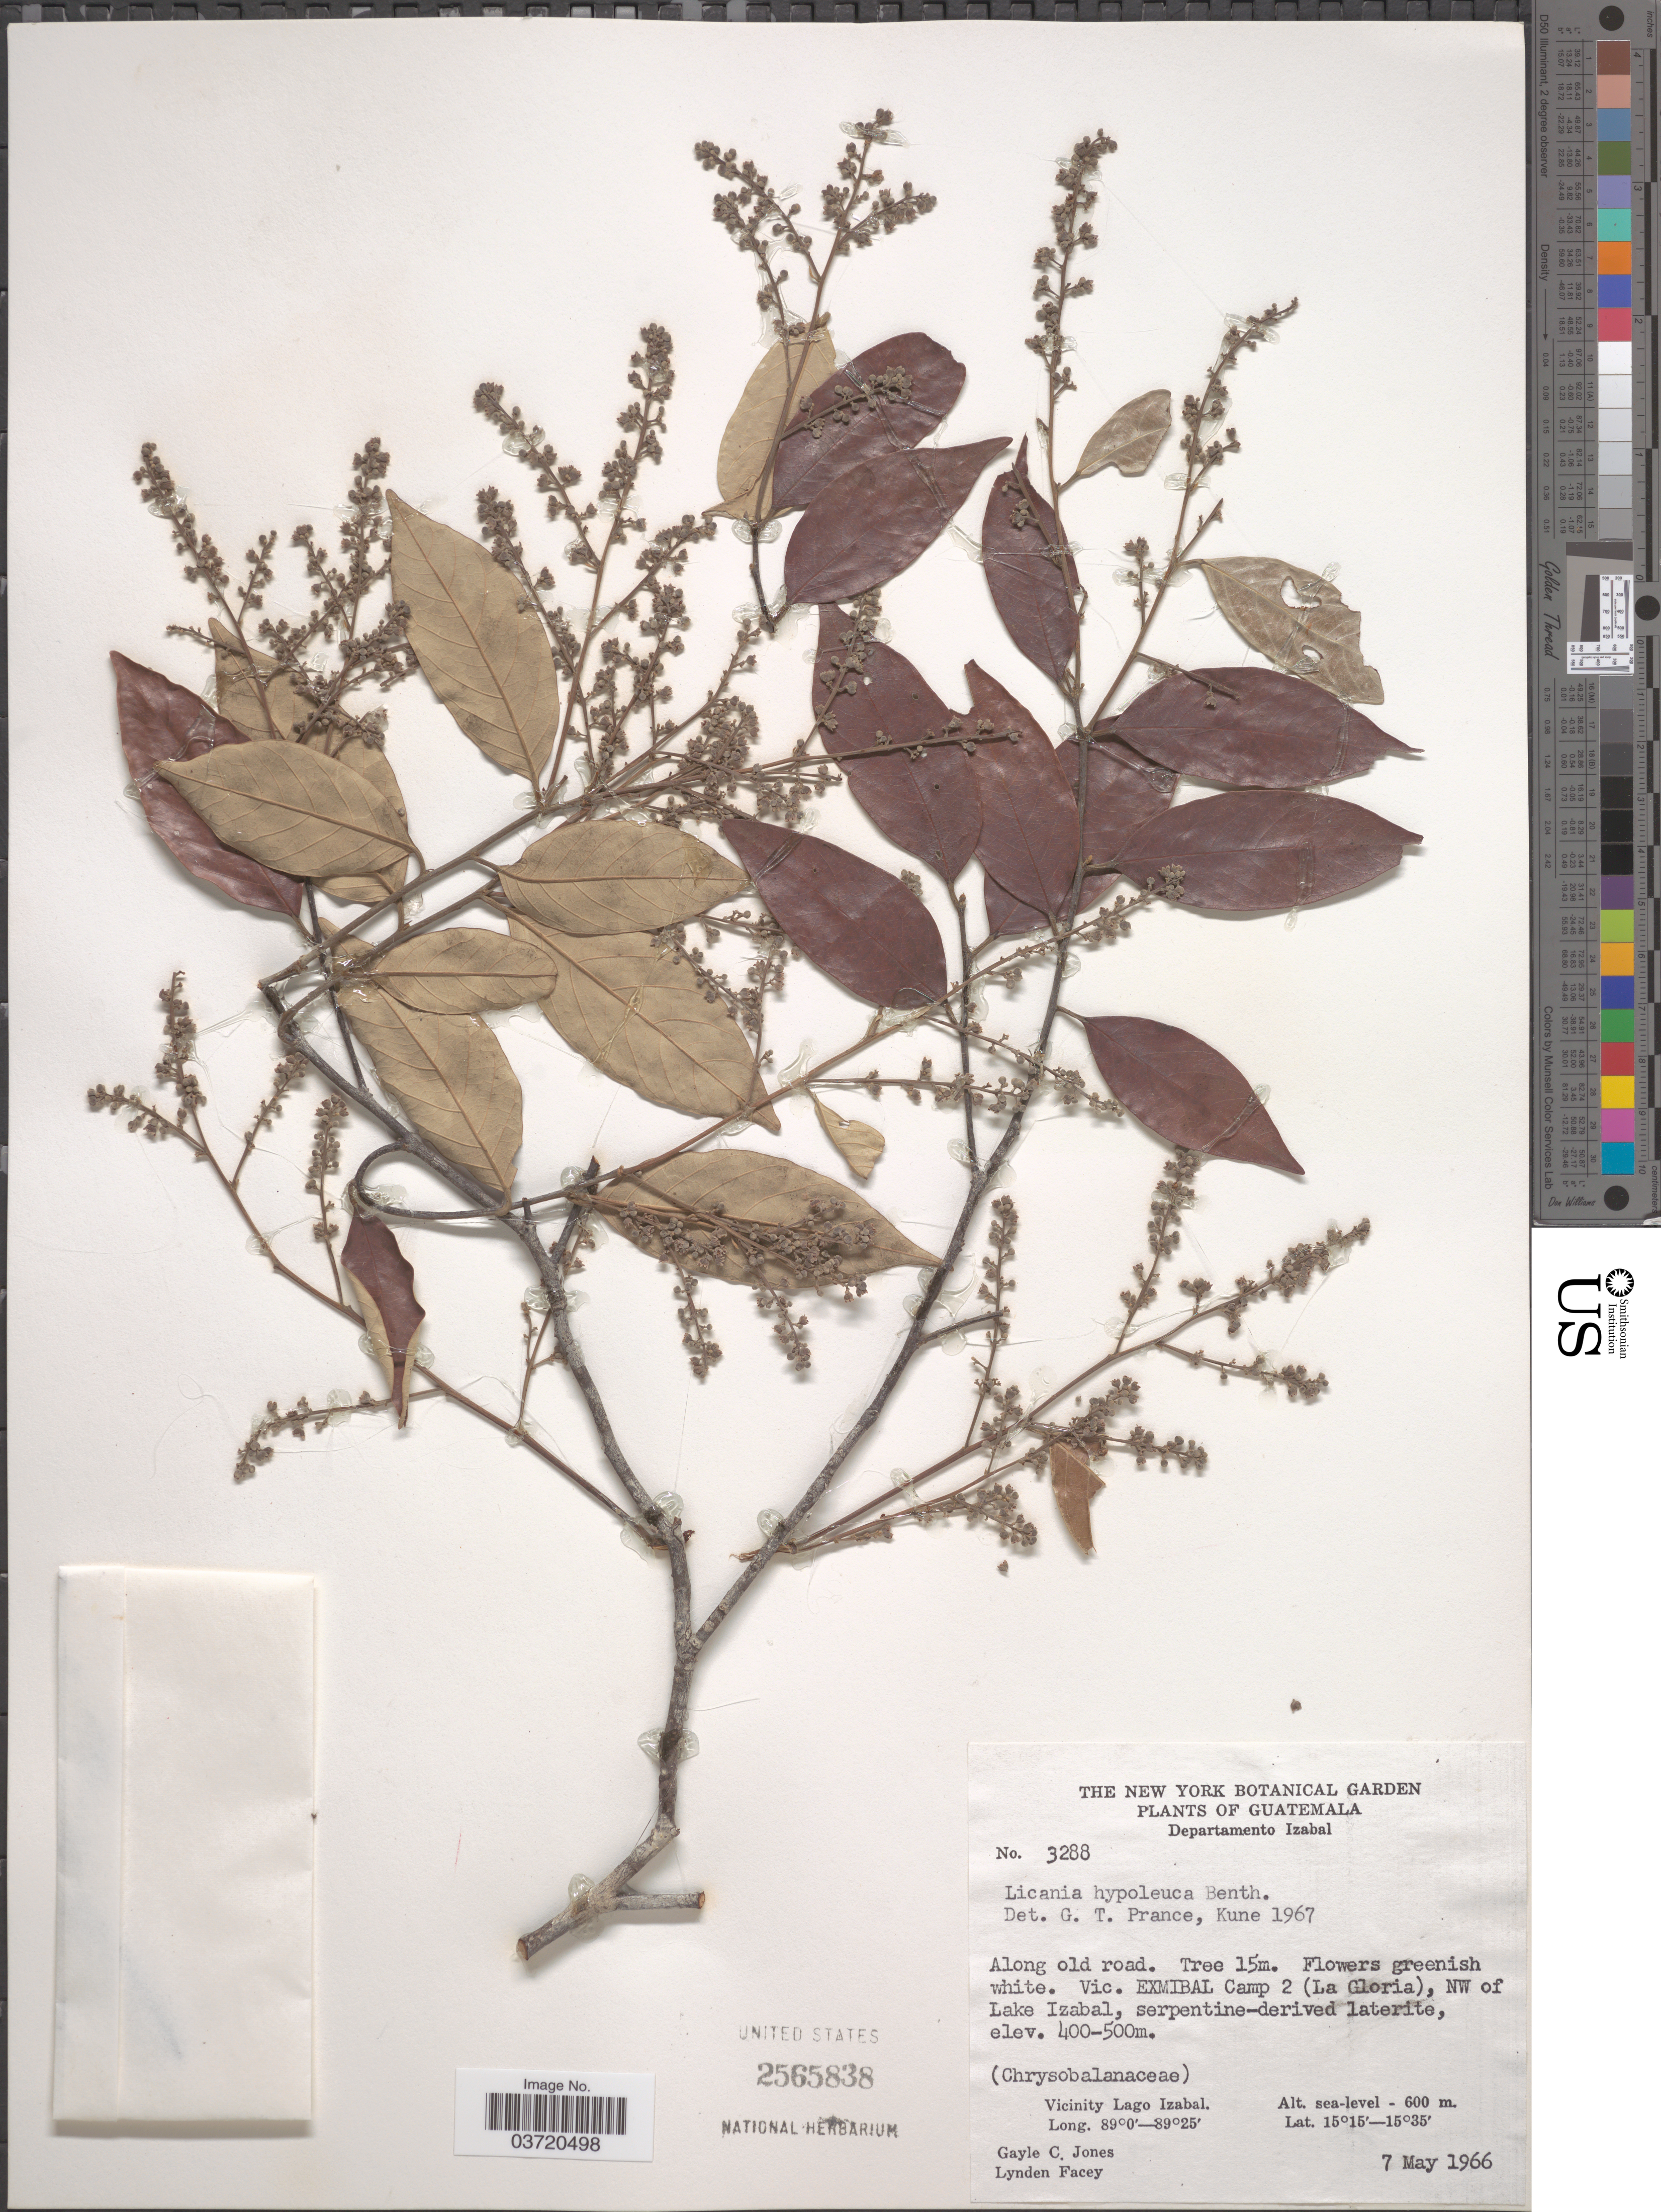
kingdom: Plantae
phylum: Tracheophyta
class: Magnoliopsida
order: Malpighiales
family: Chrysobalanaceae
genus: Licania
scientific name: Licania hypoleuca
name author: Benth.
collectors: G. C. Jones & L. Facey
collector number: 3288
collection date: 1966-05-07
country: Guatemala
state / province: Izabal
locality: Departamento Izabal. Along old road. Vic. Exmibal Camp 2 (La Gloria), NW of Lake Izabal. Vicinity of Lago Izabal.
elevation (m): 400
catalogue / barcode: US 2565838